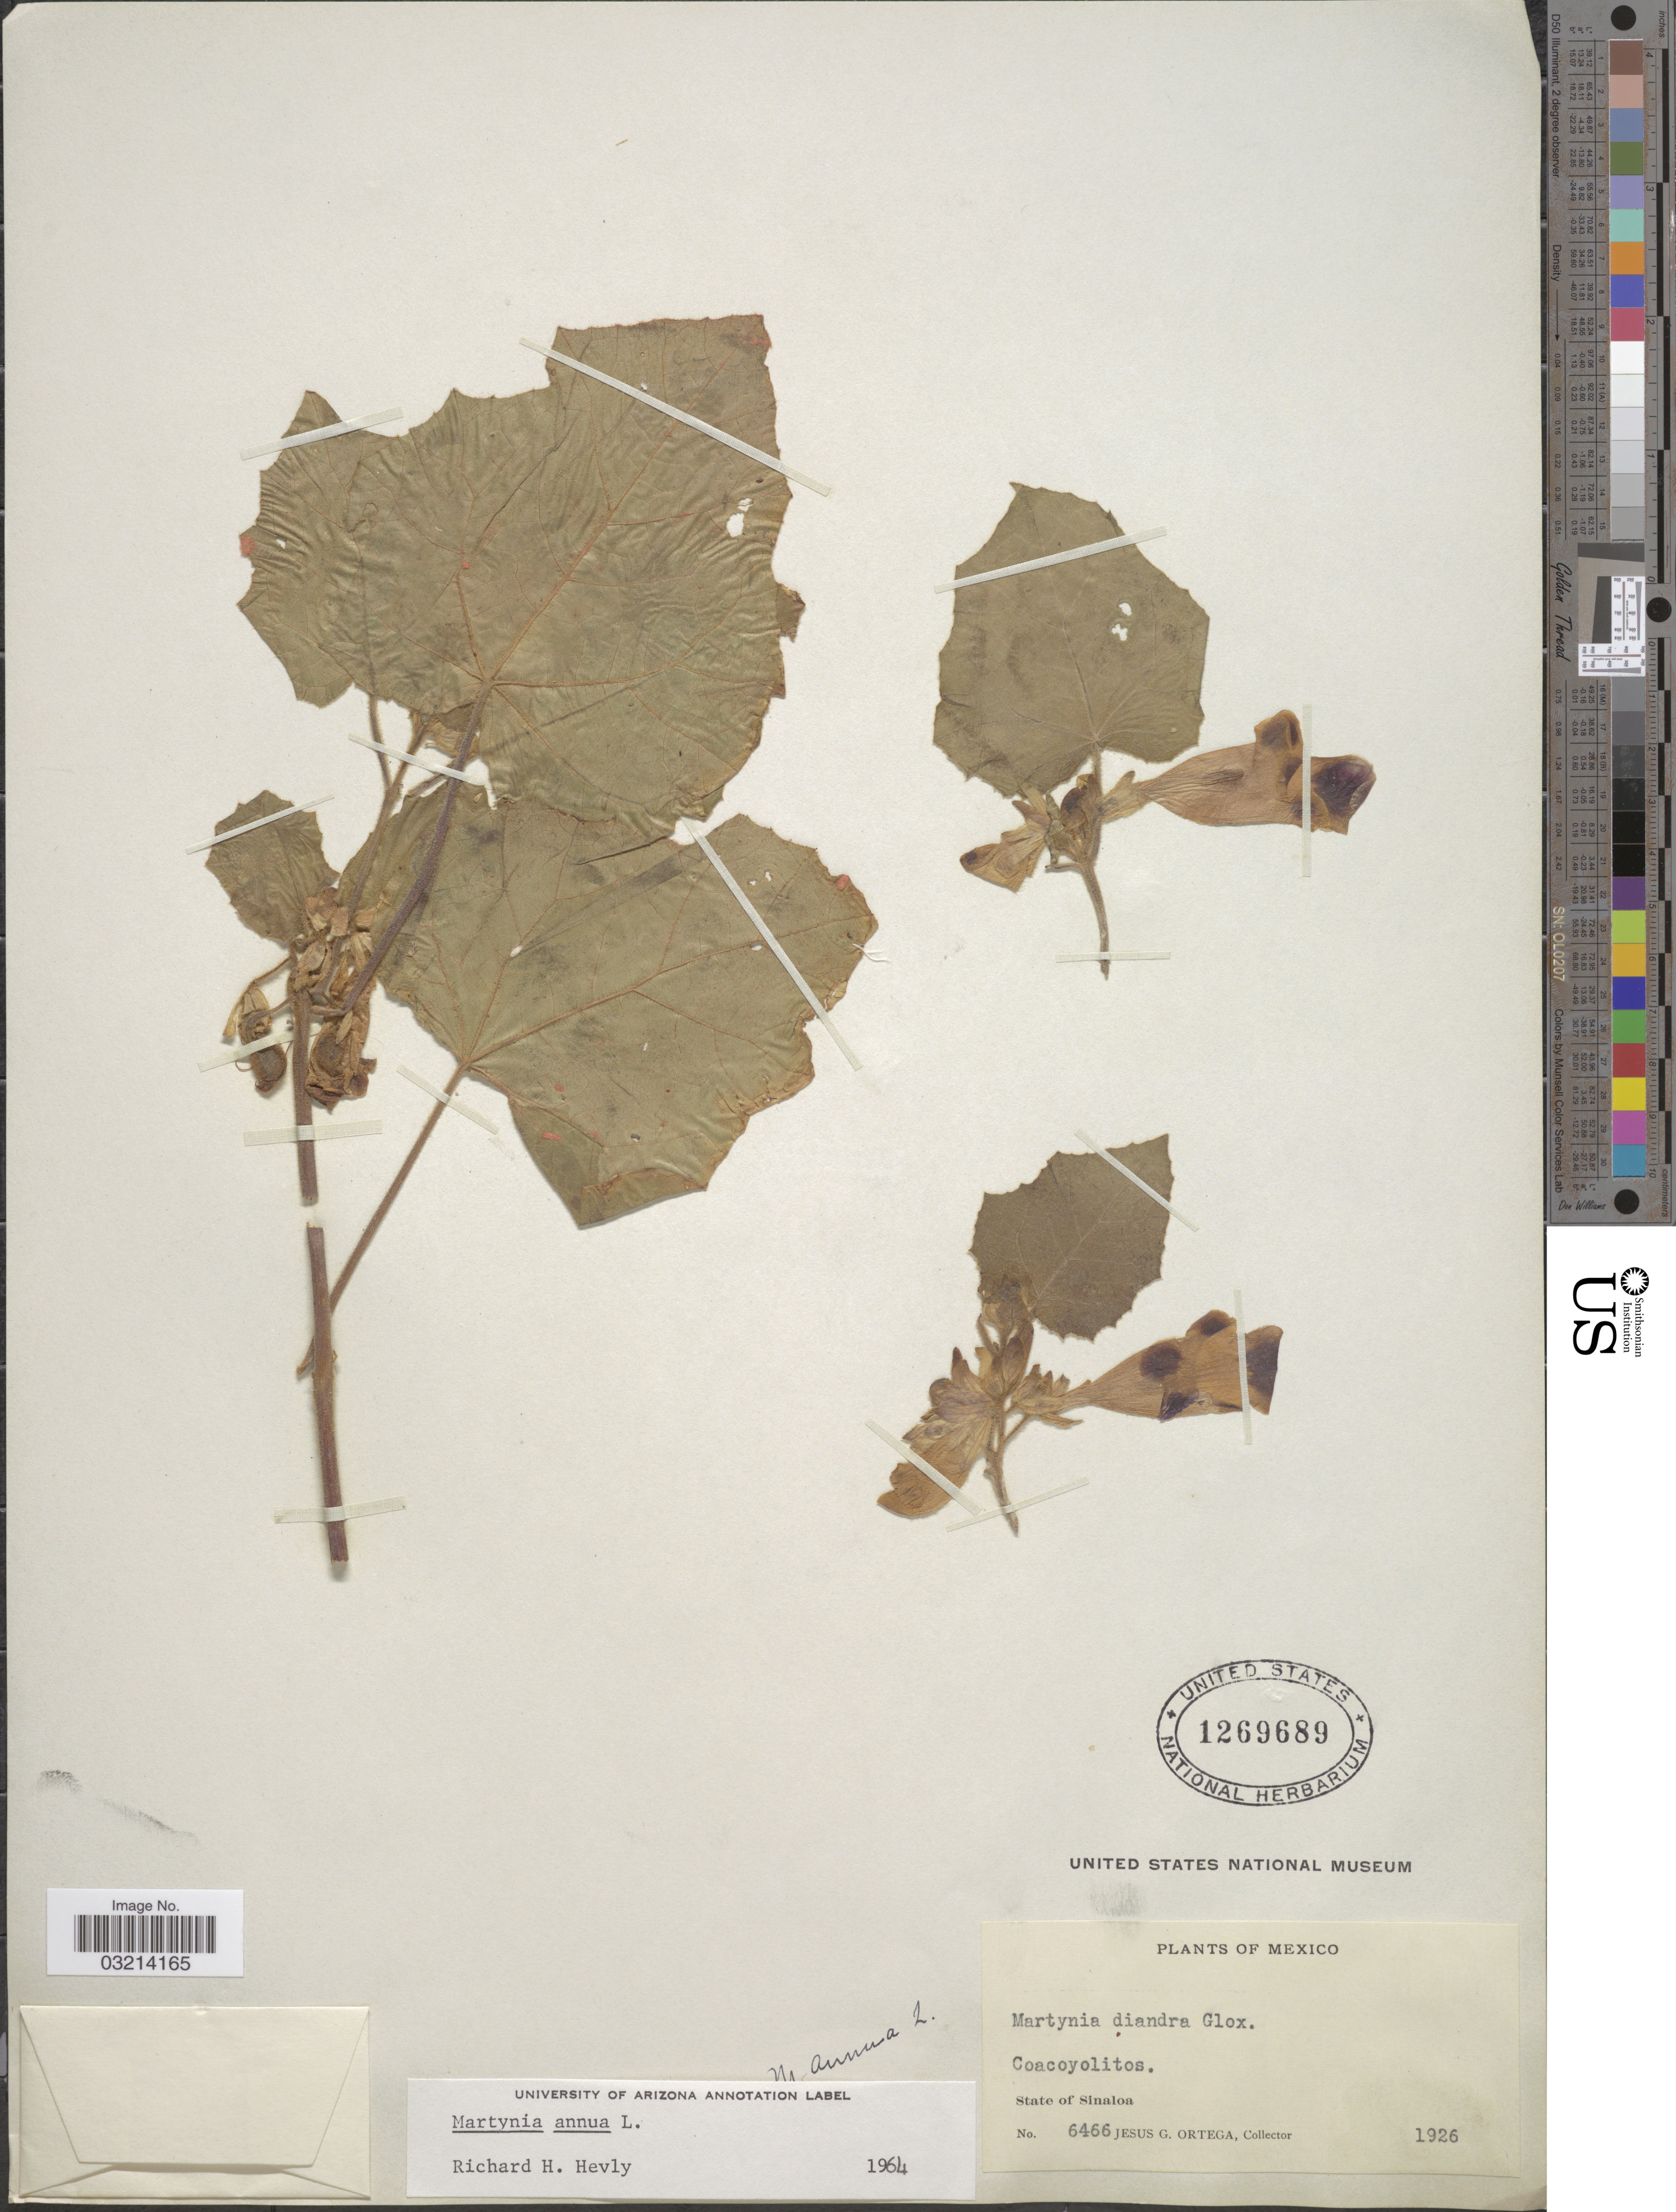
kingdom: Plantae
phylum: Tracheophyta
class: Magnoliopsida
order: Lamiales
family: Martyniaceae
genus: Martynia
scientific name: Martynia annua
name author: L.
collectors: J. Ortega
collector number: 6466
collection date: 1926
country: Mexico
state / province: Sinaloa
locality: Coacoyolitos.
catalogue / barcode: US 1269689